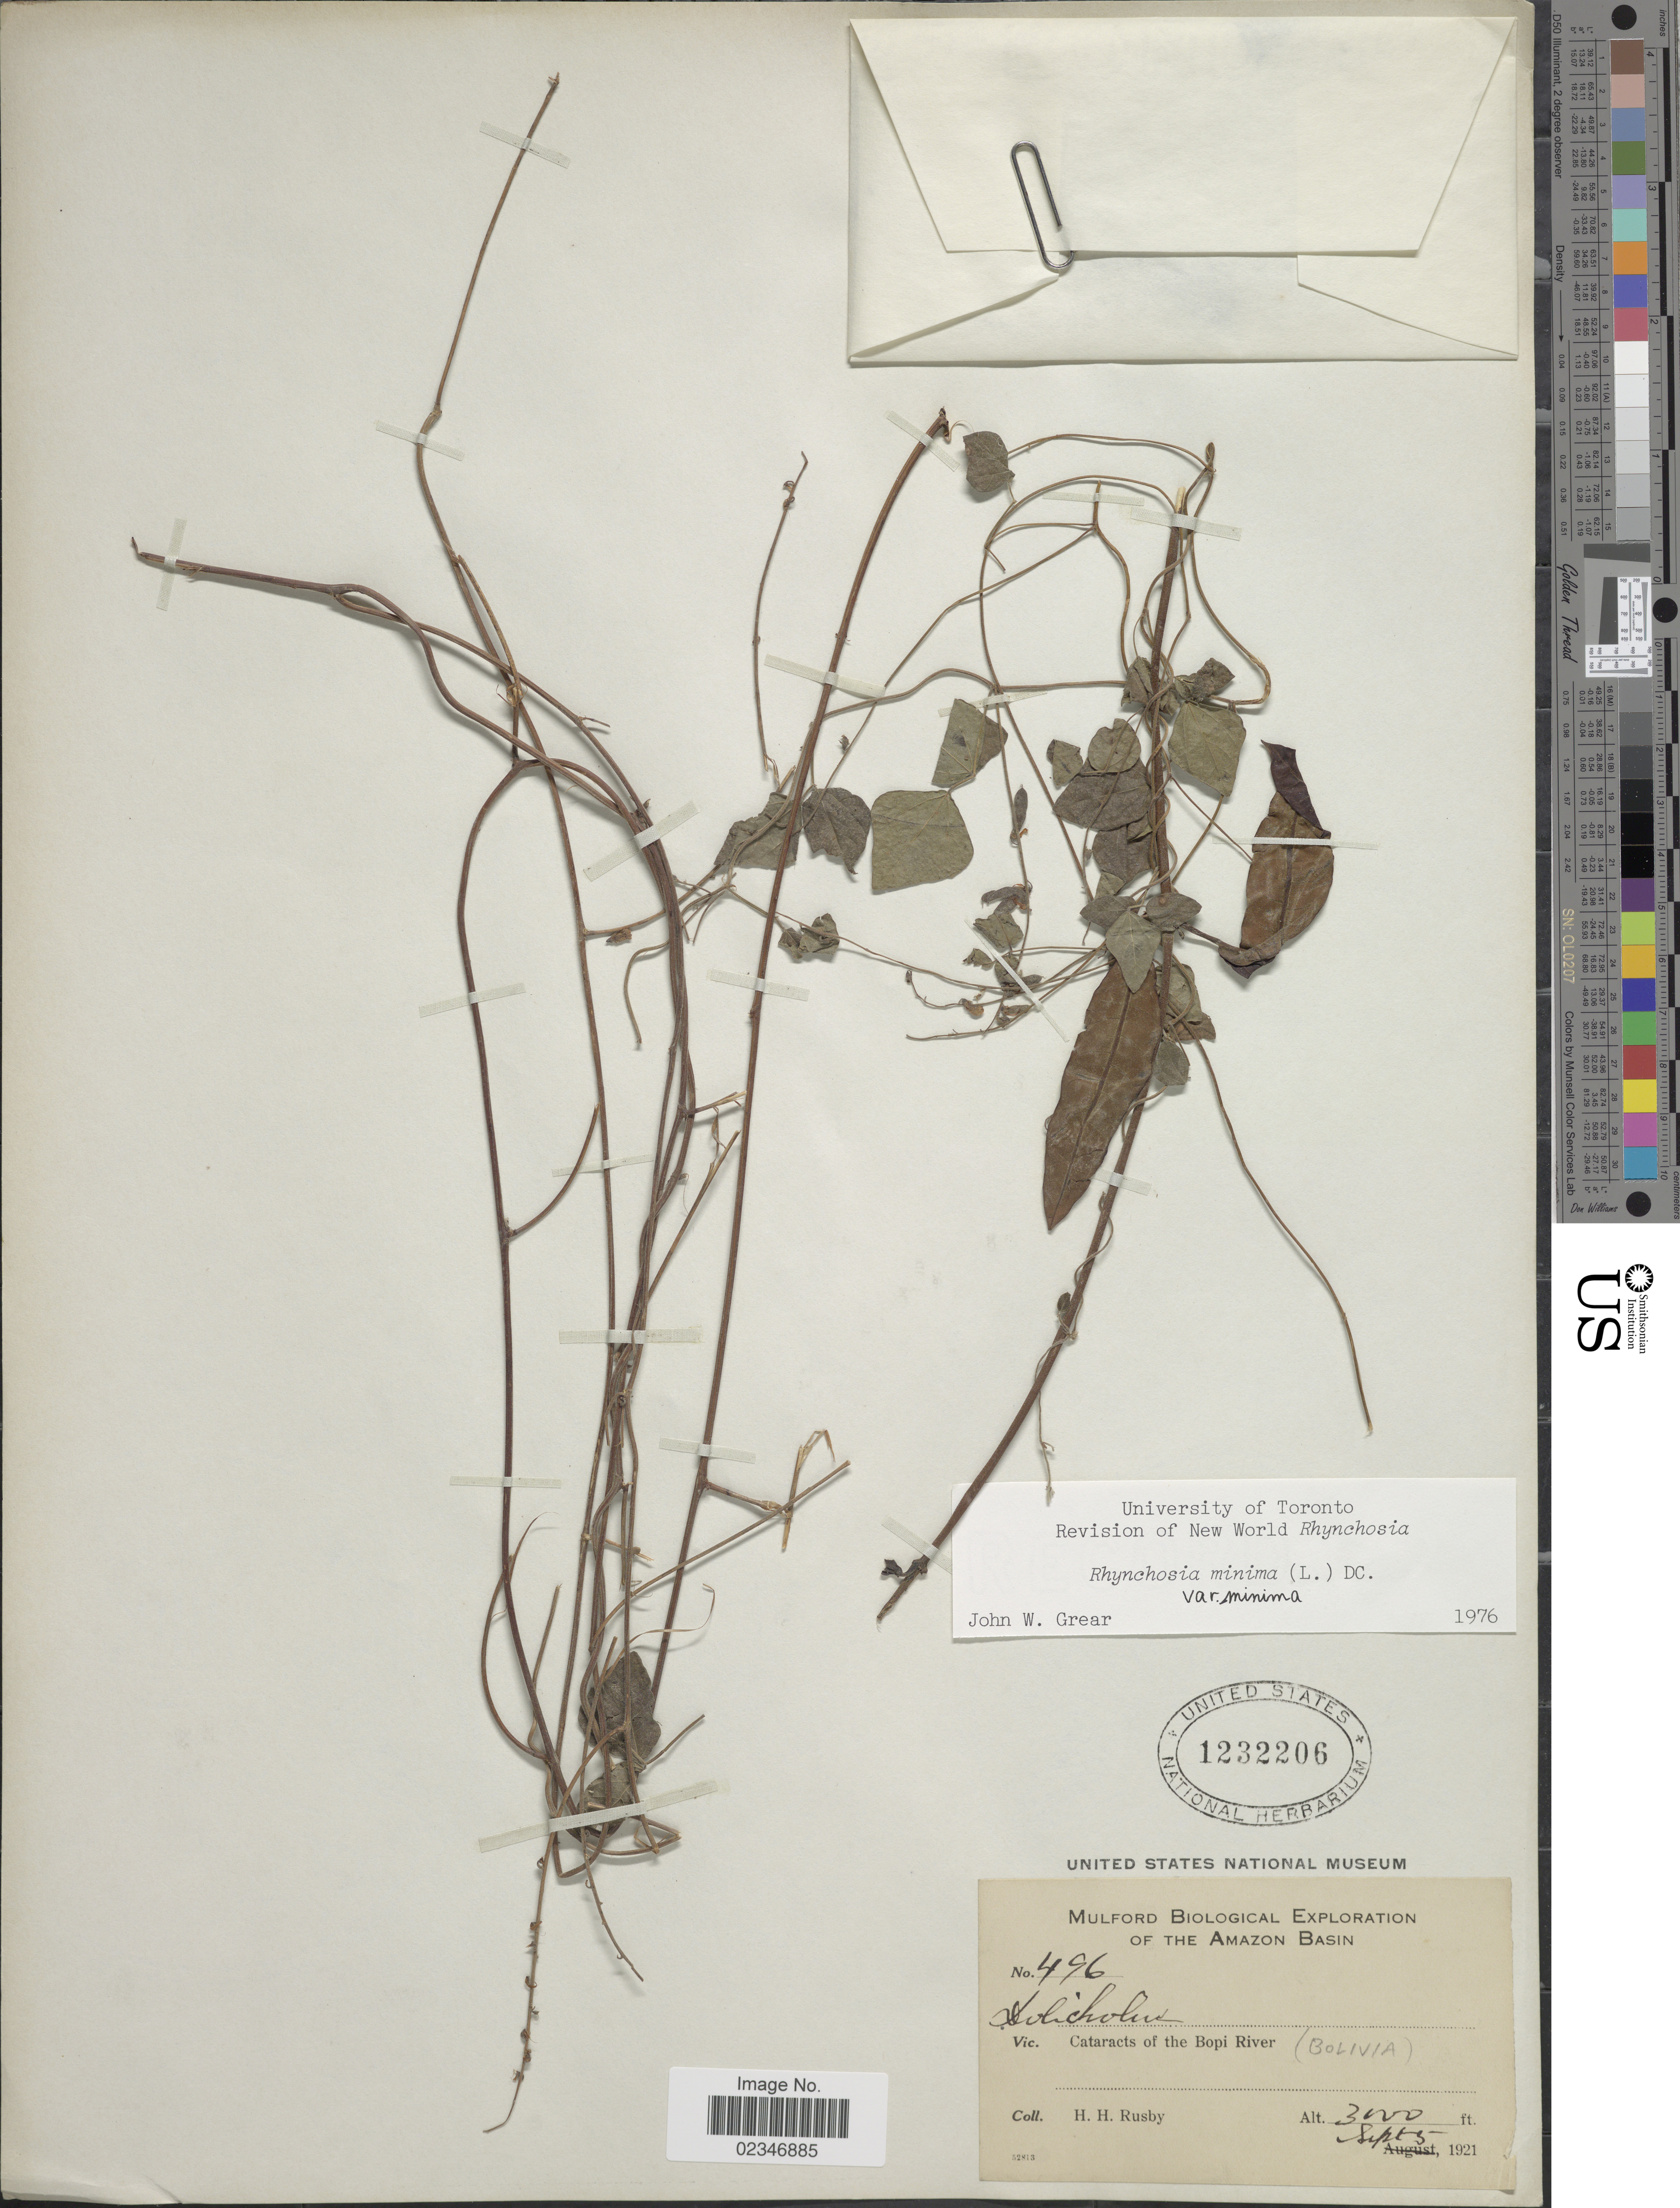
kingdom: Plantae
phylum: Tracheophyta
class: Magnoliopsida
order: Fabales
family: Fabaceae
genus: Rhynchosia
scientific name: Rhynchosia minima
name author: (L.) DC.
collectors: H. H. Rusby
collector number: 496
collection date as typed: Sept 5, 1921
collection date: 1921-09-05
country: Bolivia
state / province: La Paz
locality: Cataracts of the Bopi River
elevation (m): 914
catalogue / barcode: US 1232206